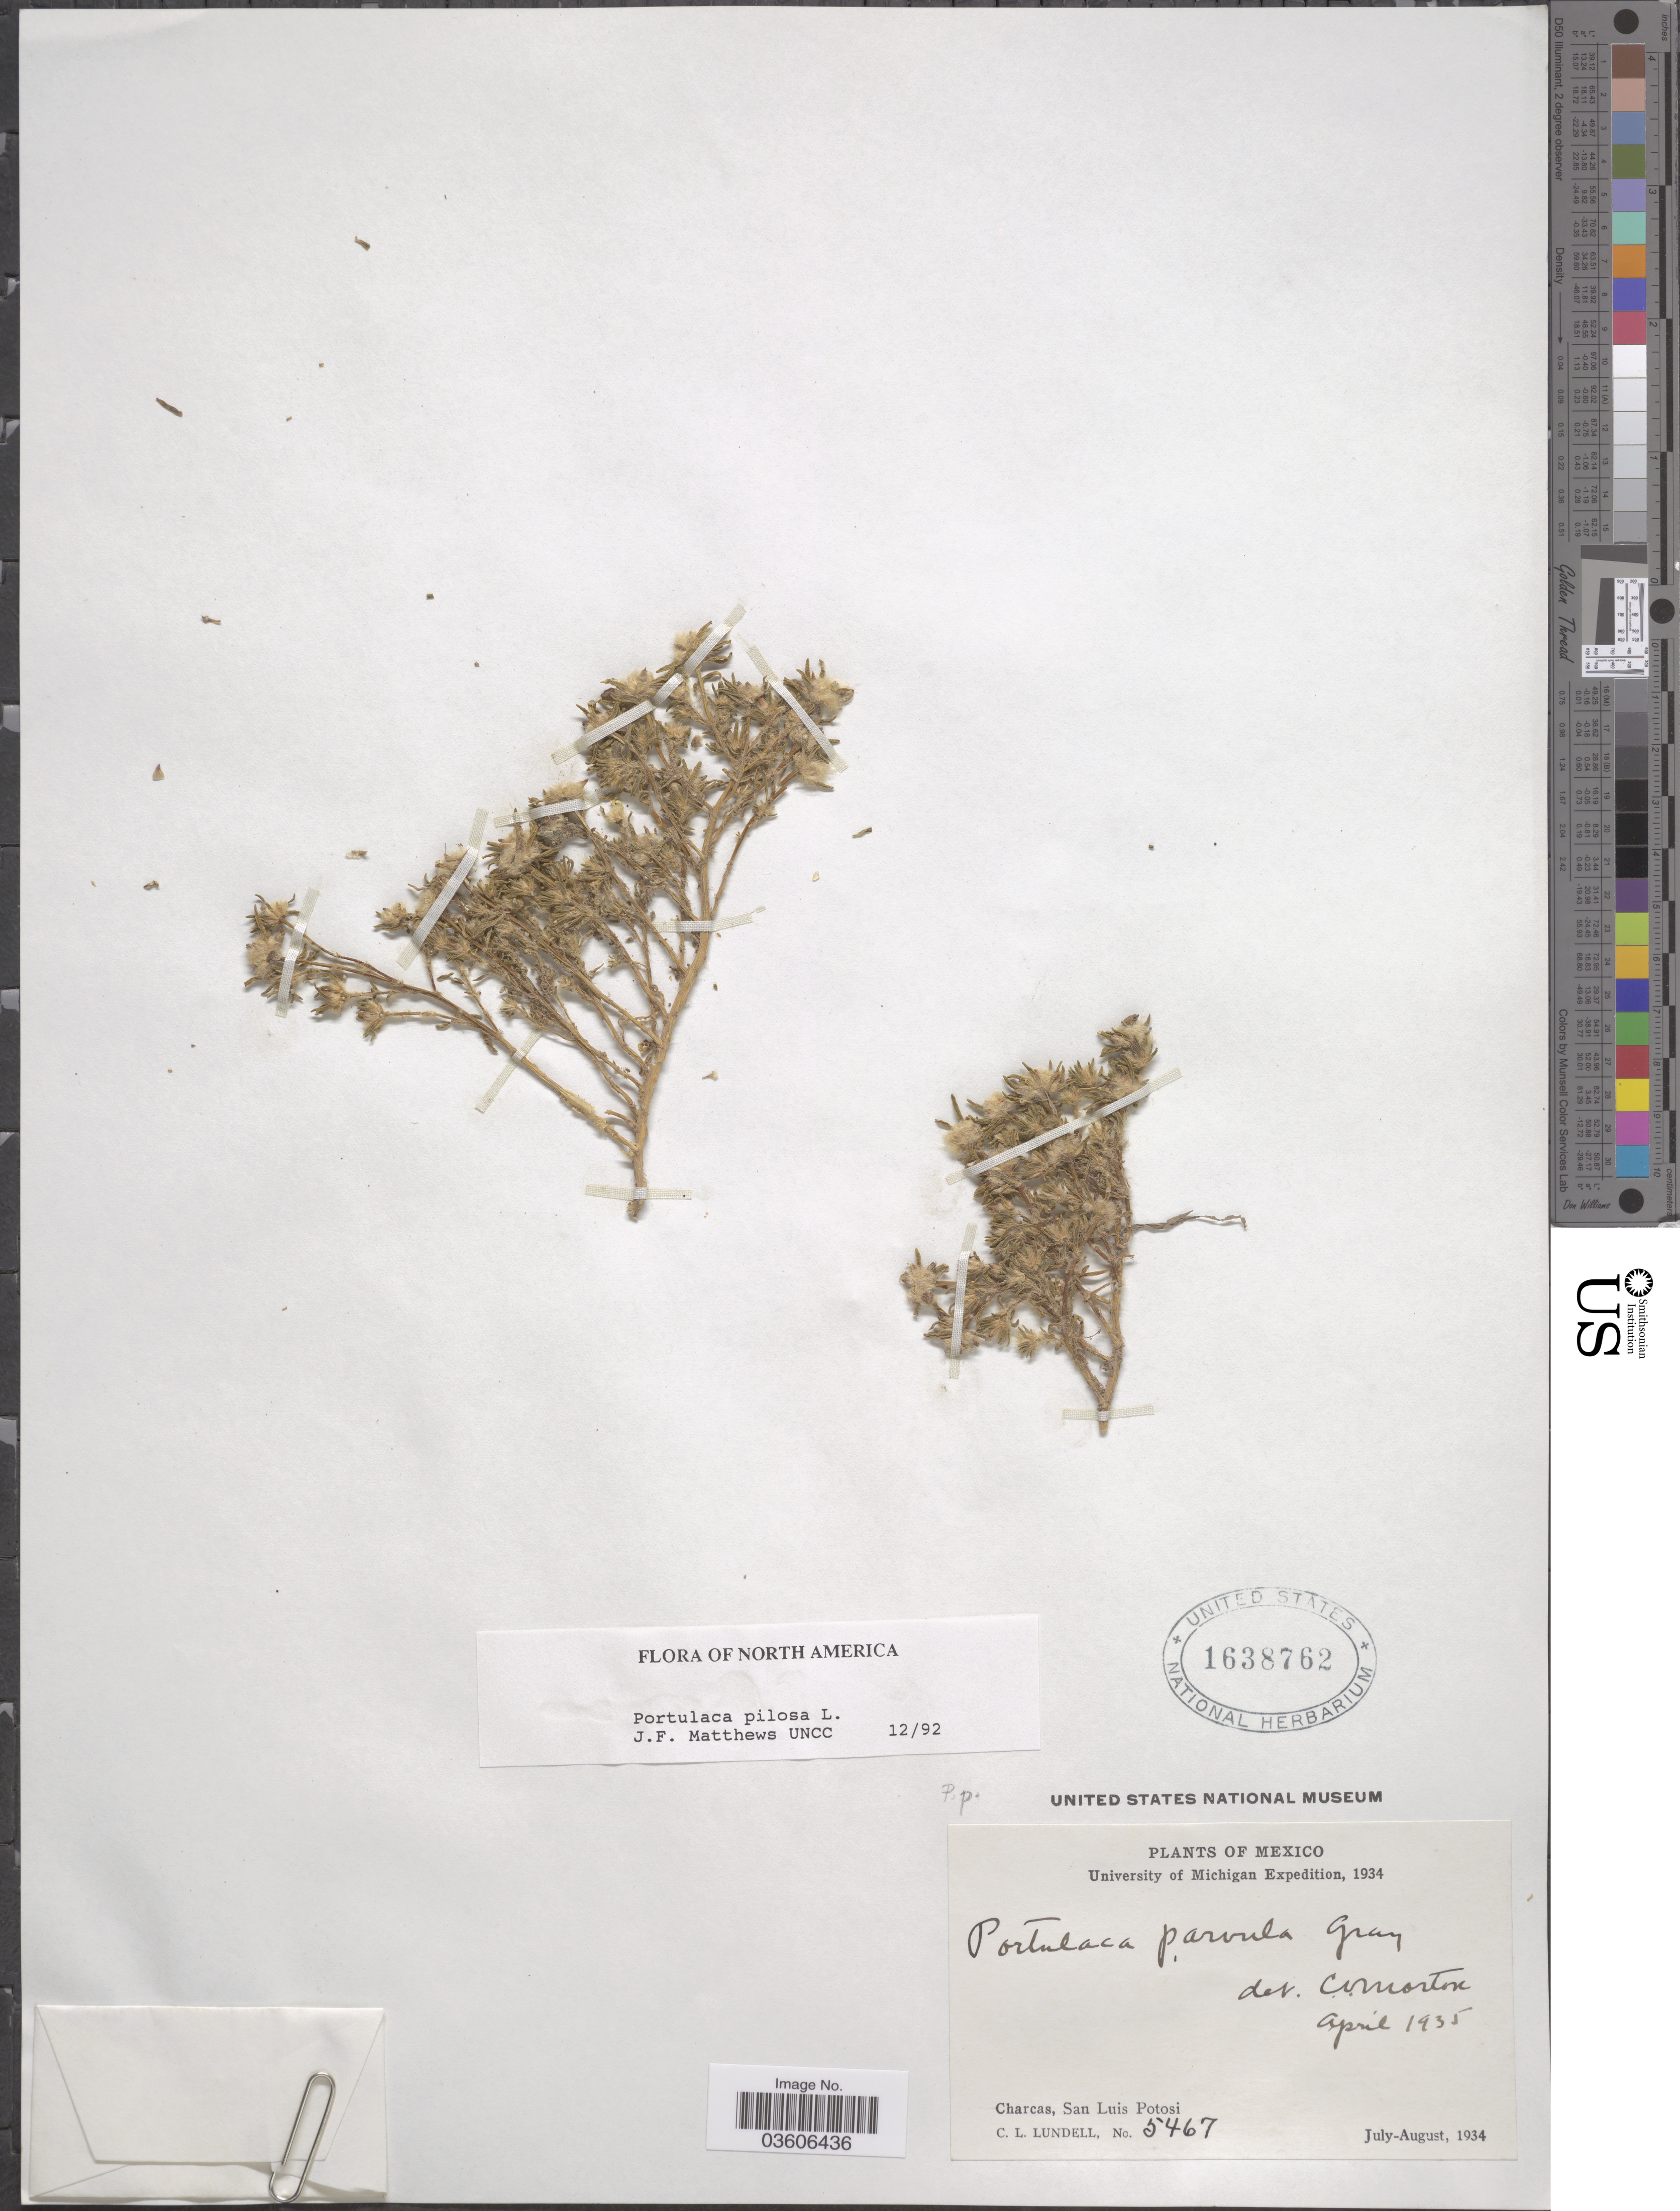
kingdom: Plantae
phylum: Tracheophyta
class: Magnoliopsida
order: Caryophyllales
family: Portulacaceae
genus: Portulaca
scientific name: Portulaca pilosa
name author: L.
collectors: C. L. Lundell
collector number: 5467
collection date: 1934-07/1934-08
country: Mexico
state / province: San Luis Potosí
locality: Charcas.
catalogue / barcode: US 1638762